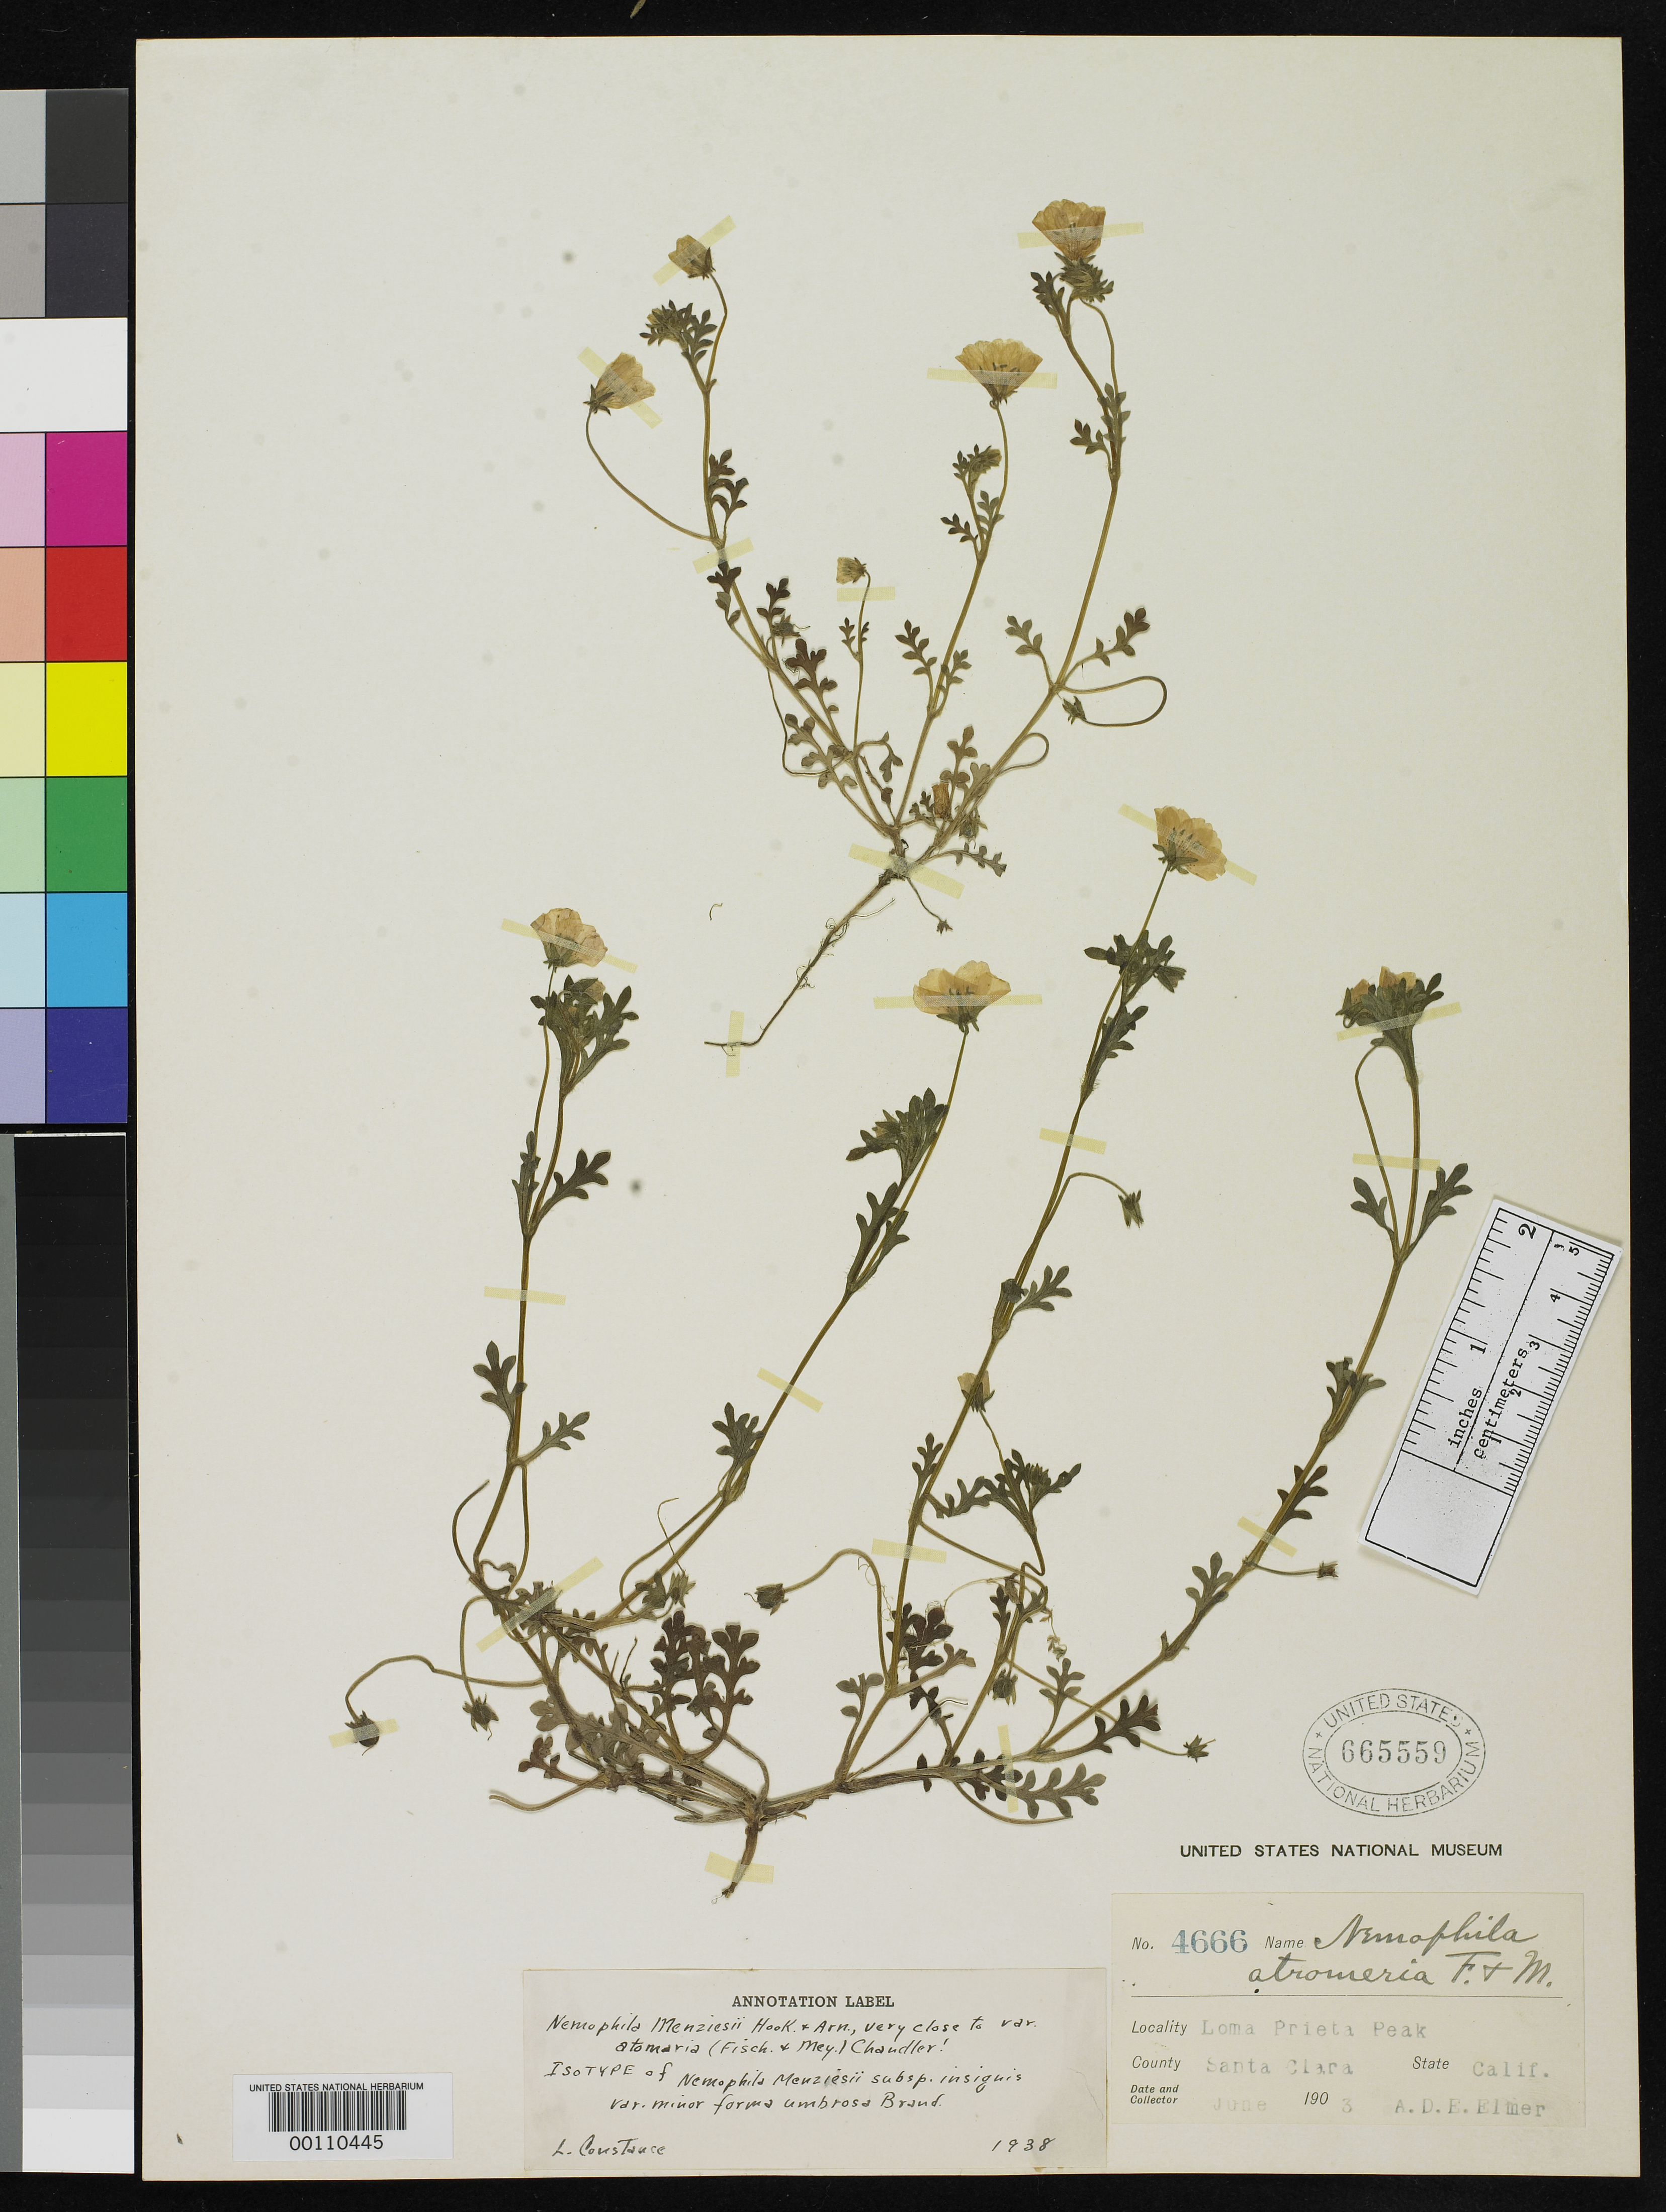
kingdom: Plantae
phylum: Tracheophyta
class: Magnoliopsida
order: Boraginales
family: Hydrophyllaceae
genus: Nemophila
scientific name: Nemophila menziesii subsp. insignis f. umbrosa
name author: Brand in Engl.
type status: Isotype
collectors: A. D. E. Elmer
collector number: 4666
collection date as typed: Jun 1903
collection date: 1903-06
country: United States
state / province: California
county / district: Santa Clara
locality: Loma Prieta Peak.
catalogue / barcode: US 665559